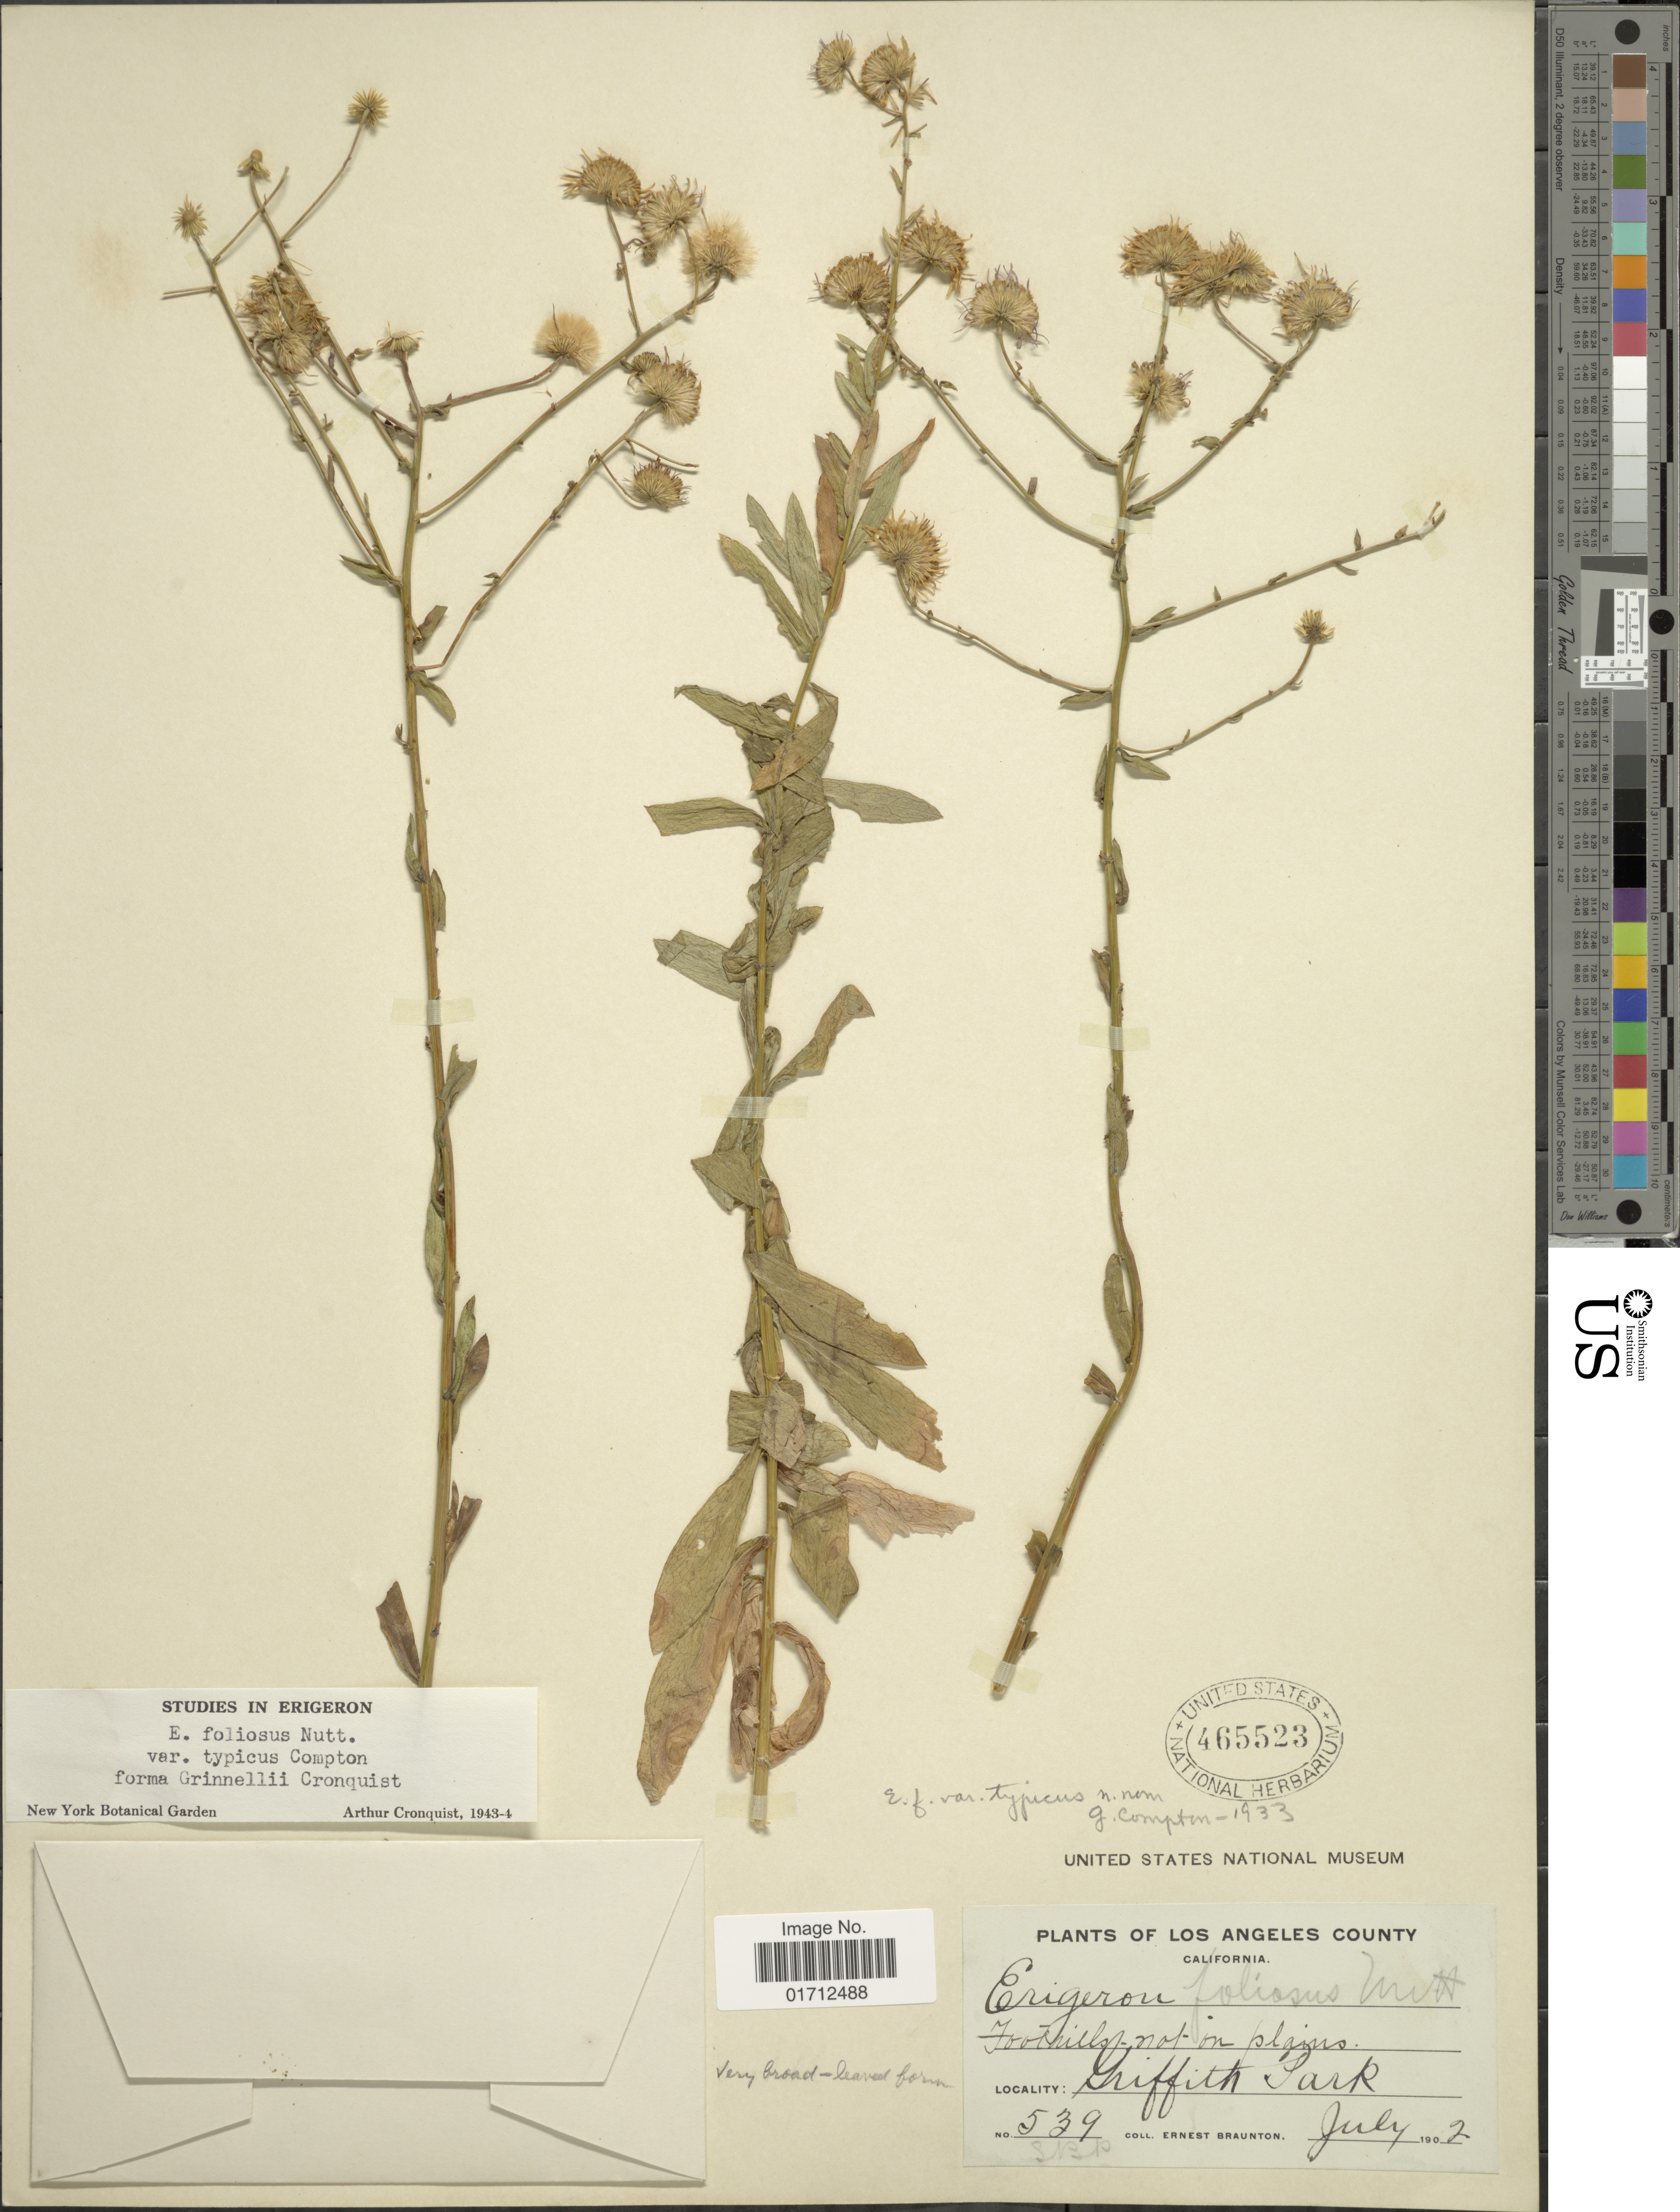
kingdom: Plantae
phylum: Tracheophyta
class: Magnoliopsida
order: Asterales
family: Asteraceae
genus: Erigeron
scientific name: Erigeron foliosus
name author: Nutt.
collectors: E. Braunton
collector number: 539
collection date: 1902-07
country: United States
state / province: California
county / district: Los Angeles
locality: Los Angeles County, Griffith Park.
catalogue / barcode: US 465523